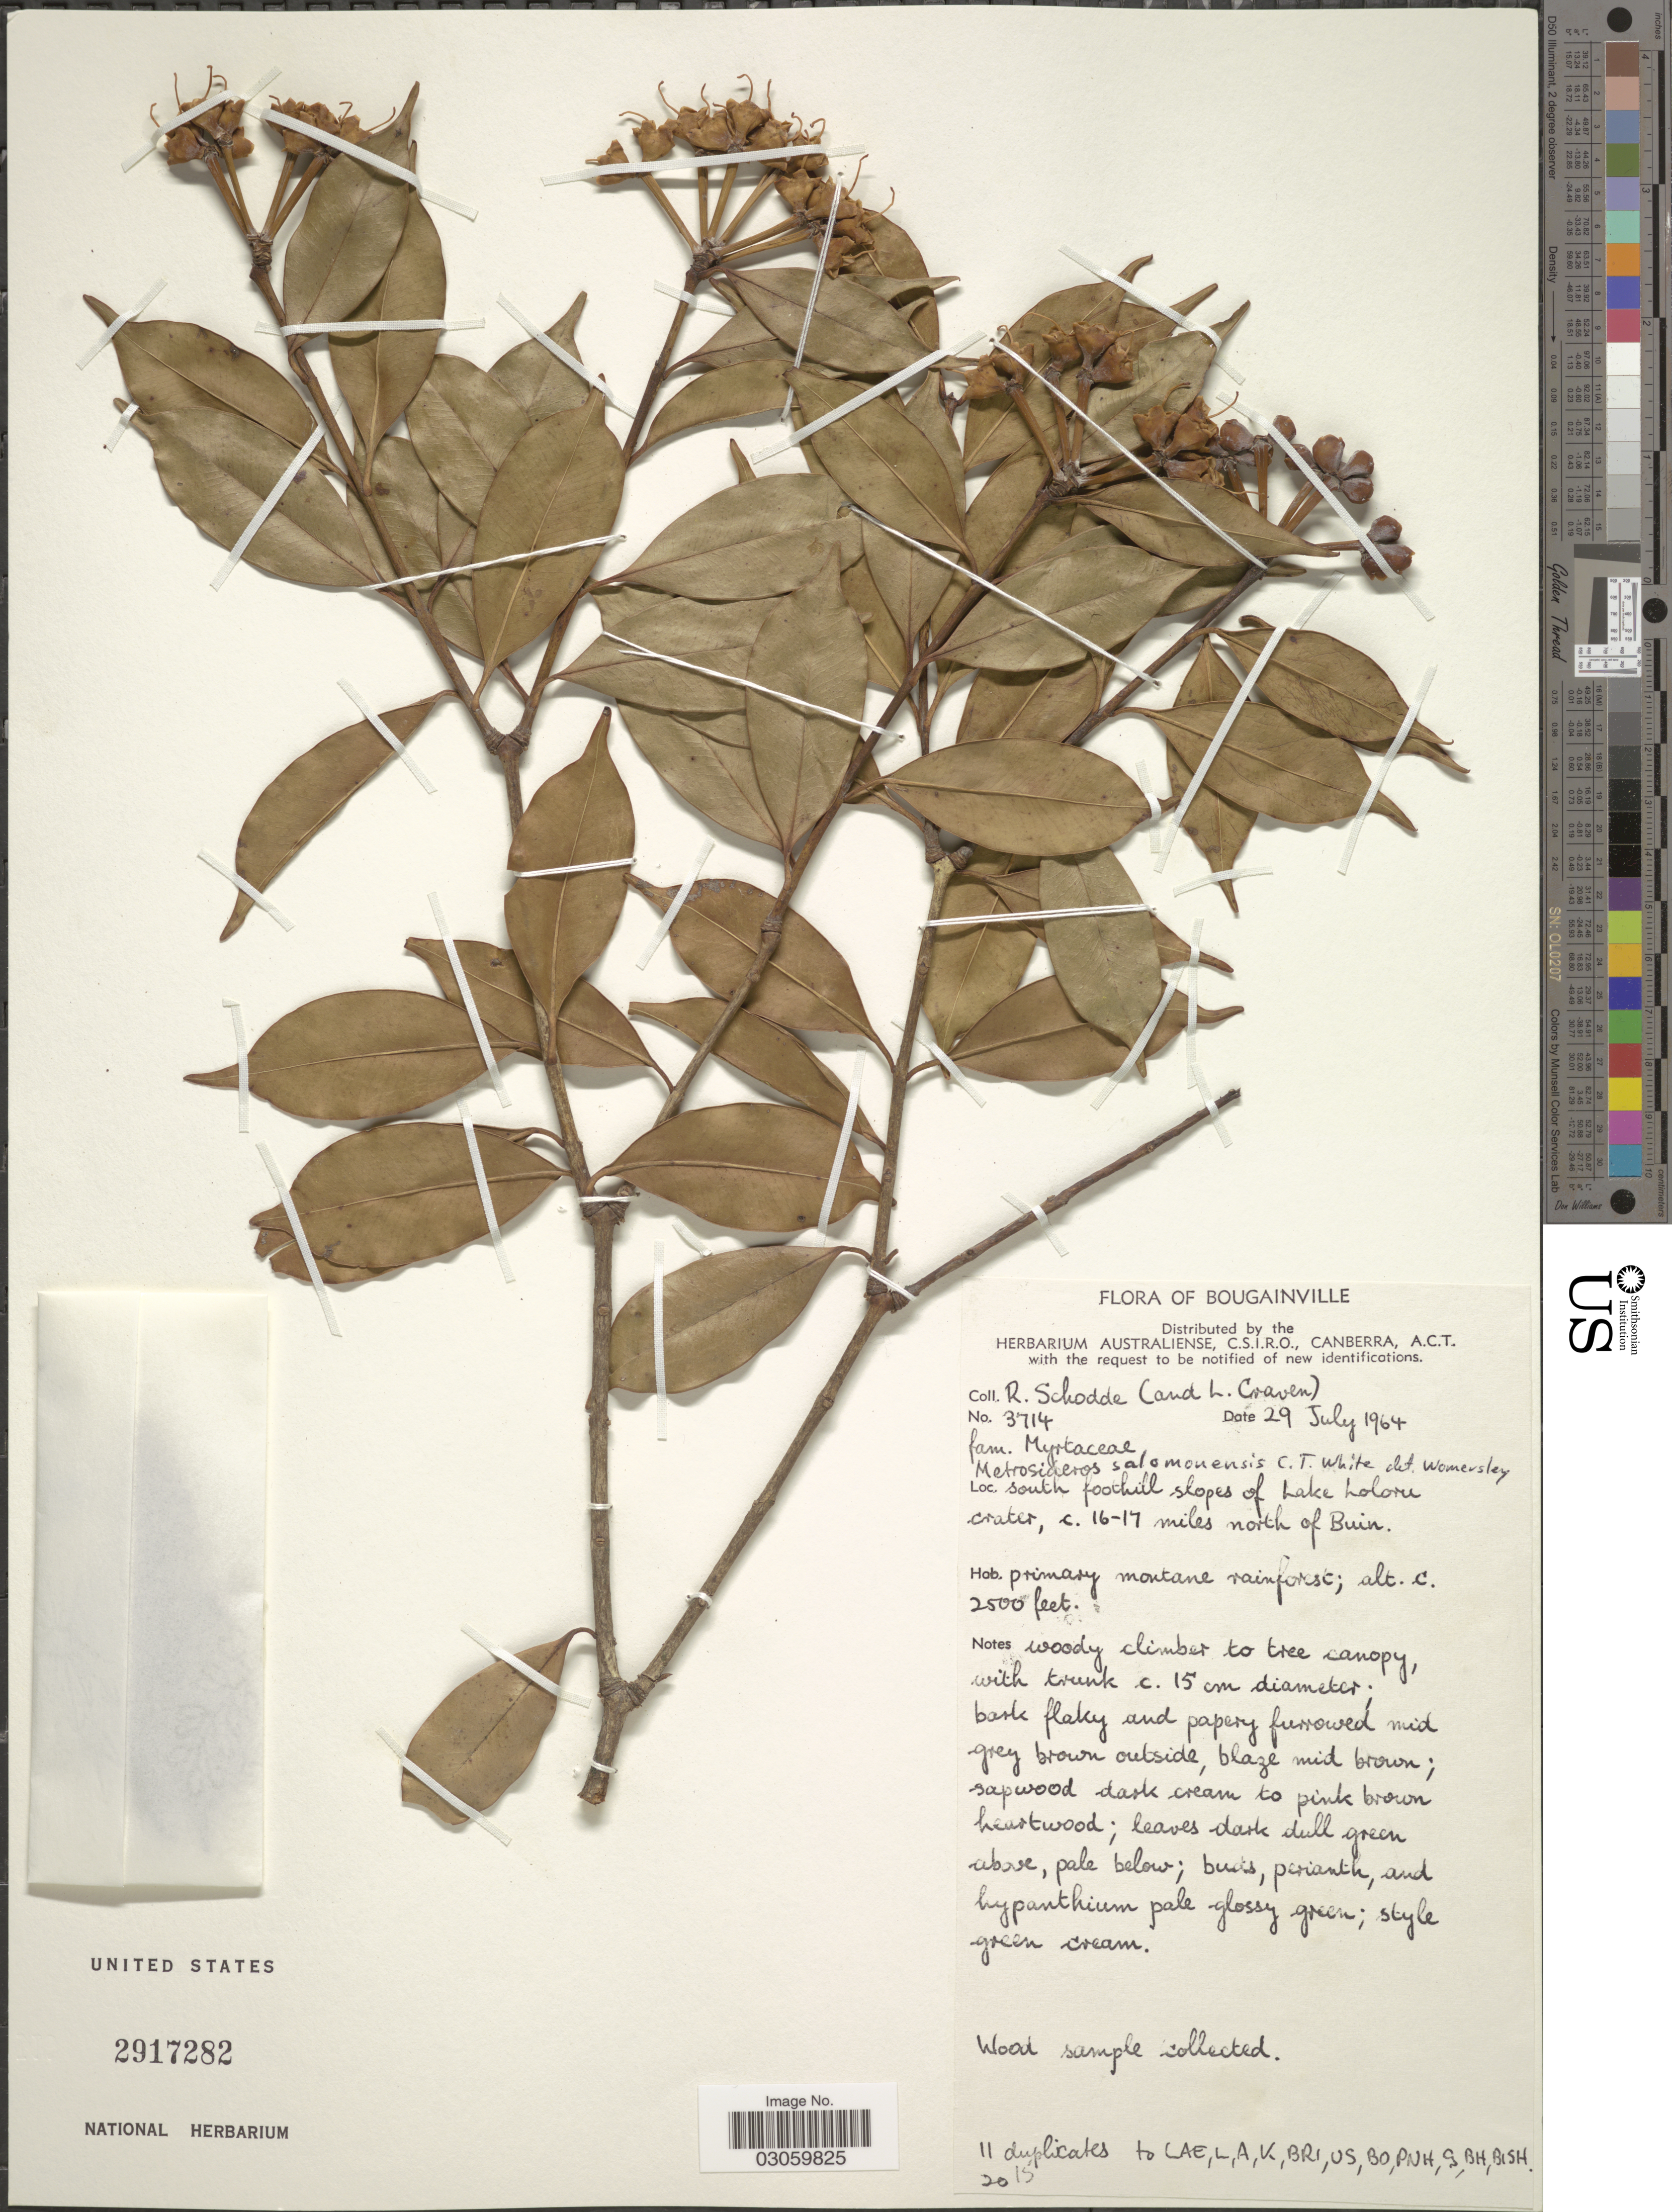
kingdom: Plantae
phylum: Tracheophyta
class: Magnoliopsida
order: Myrtales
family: Myrtaceae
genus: Metrosideros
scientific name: Metrosideros salomonensis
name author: C.T. White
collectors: R. Schodde & L. A. Craven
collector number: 3714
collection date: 1964-07-29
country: Papua New Guinea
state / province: Bougainville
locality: South foothill slopes of Lake Loloru crater, c. 16-17 miles north of Buin.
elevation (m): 762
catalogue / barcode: US 2917282